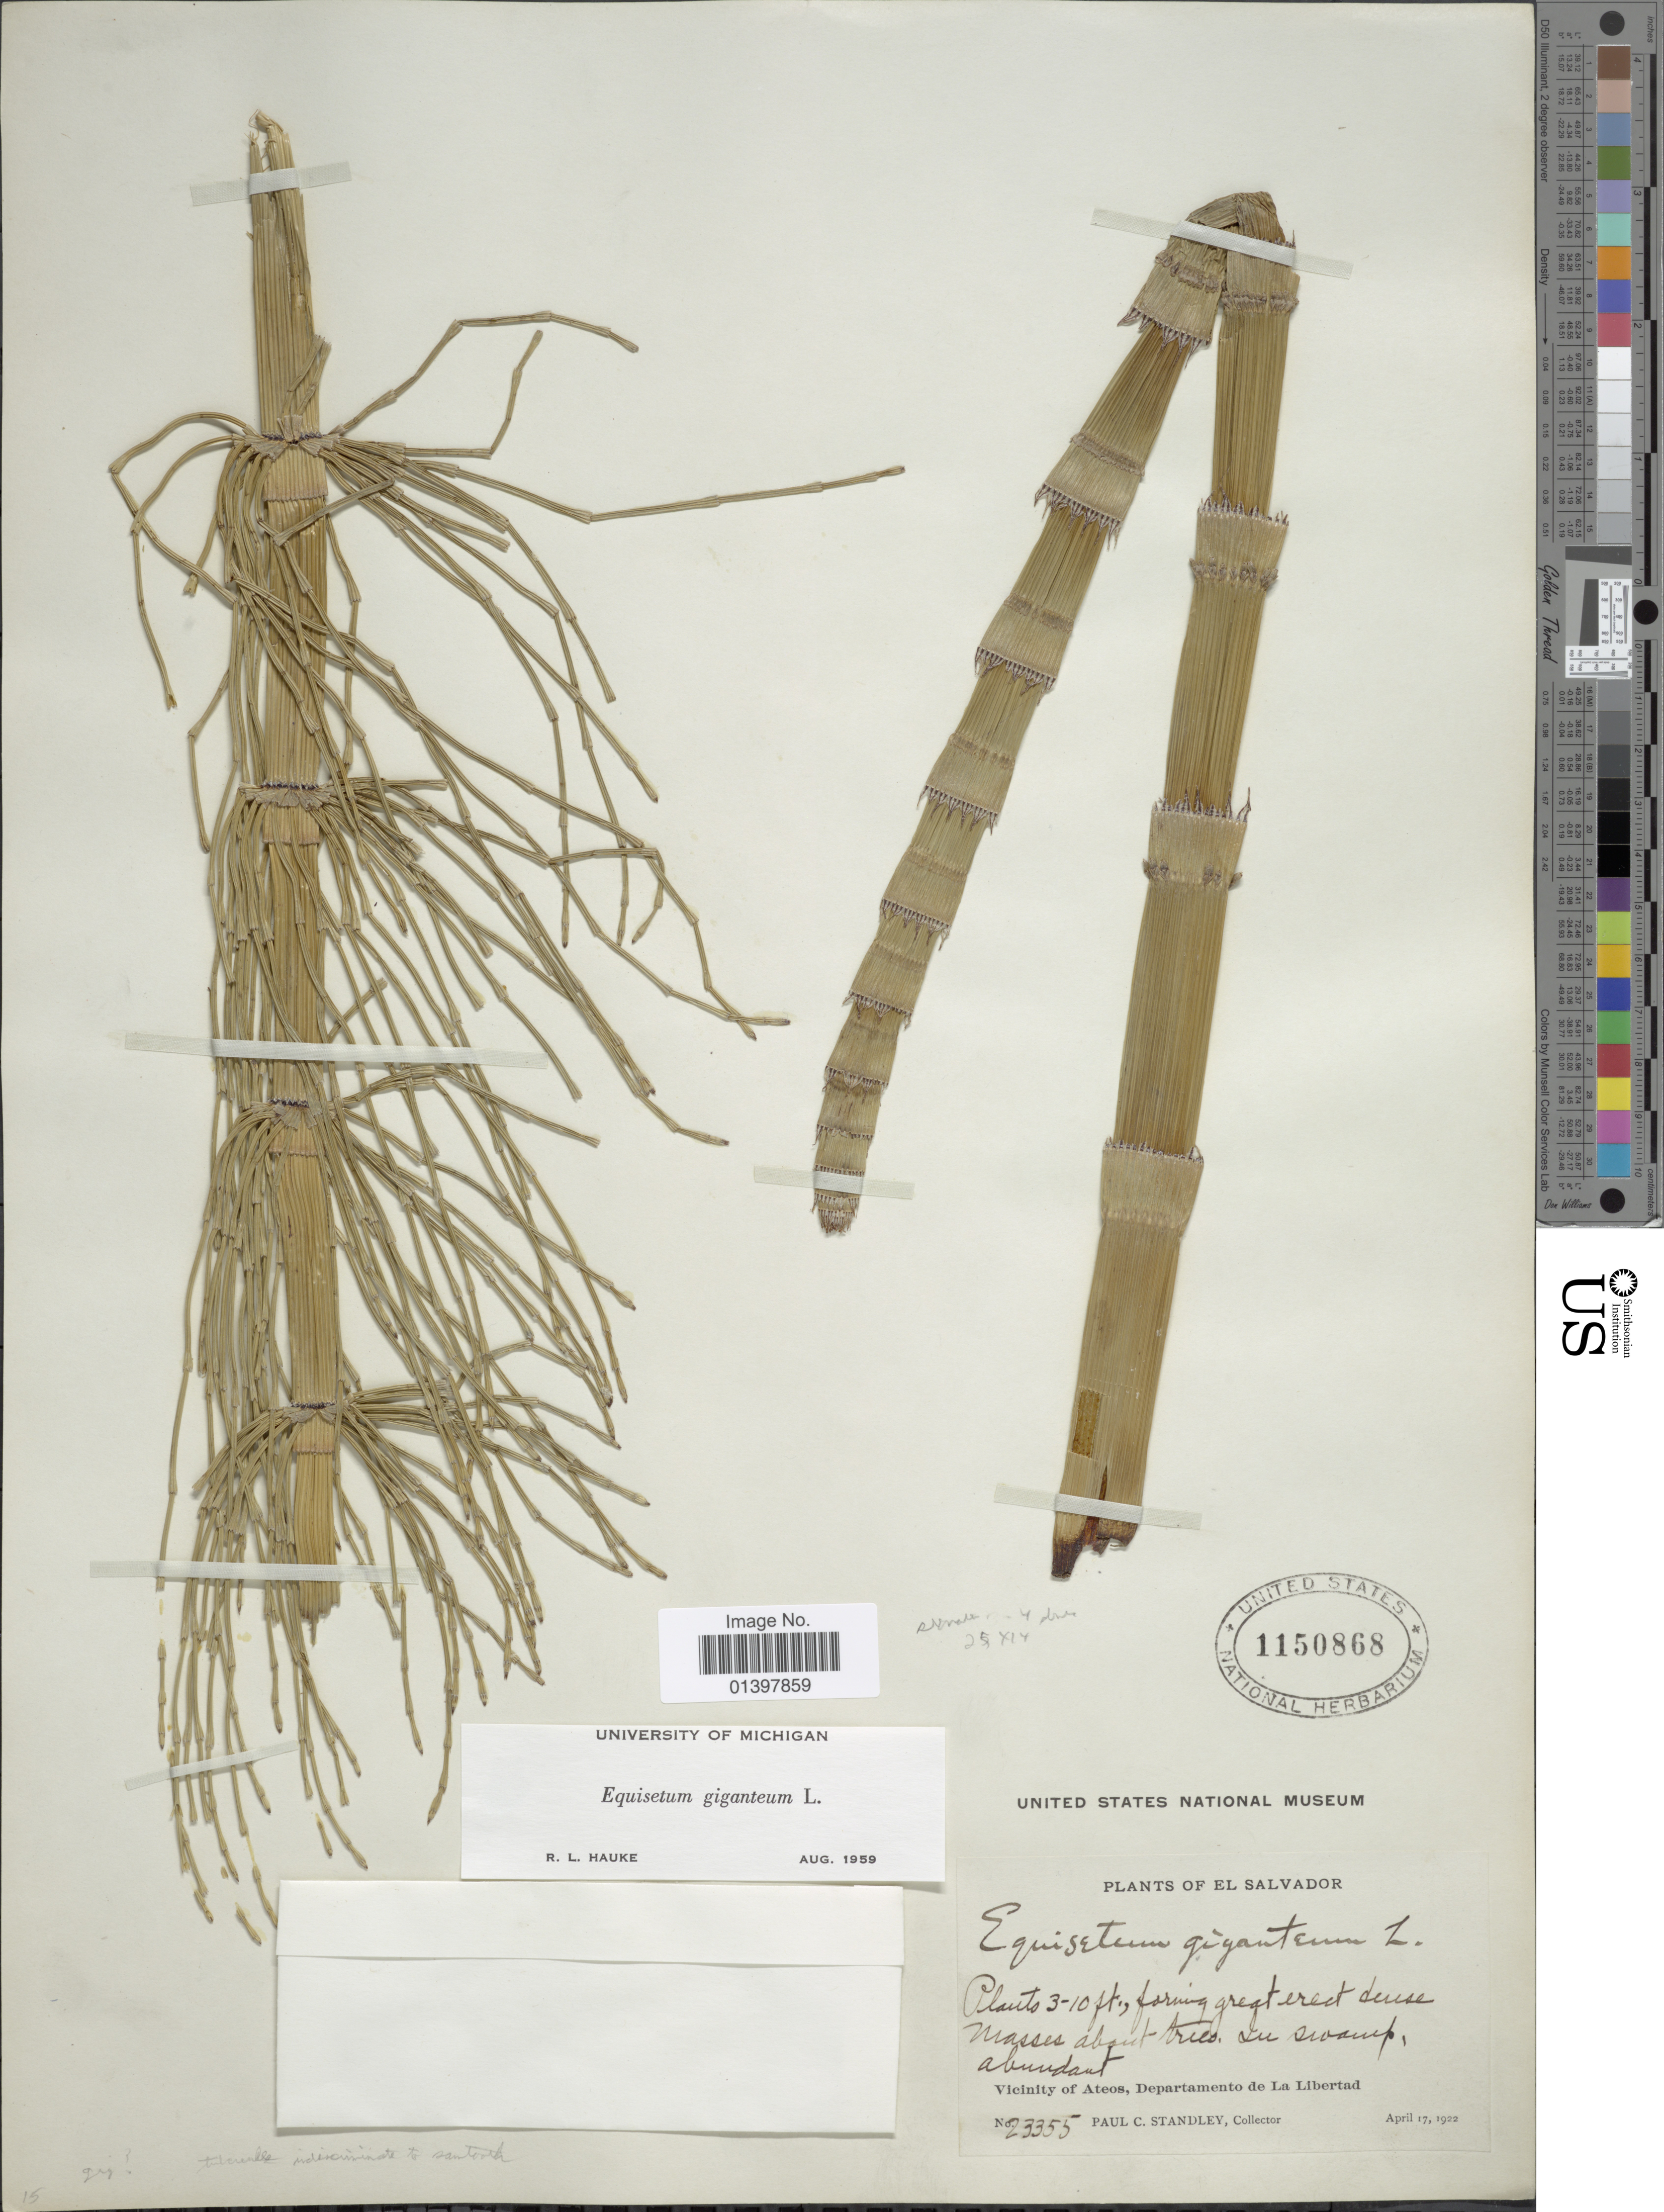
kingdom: Plantae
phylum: Tracheophyta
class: Polypodiopsida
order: Equisetales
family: Equisetaceae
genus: Equisetum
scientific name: Equisetum giganteum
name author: L.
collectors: P. C. Standley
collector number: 23355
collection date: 1922-04-17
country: El Salvador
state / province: La Libertad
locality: Vicinity of Ateos, Departamento de la Libertad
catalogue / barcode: US 1150868